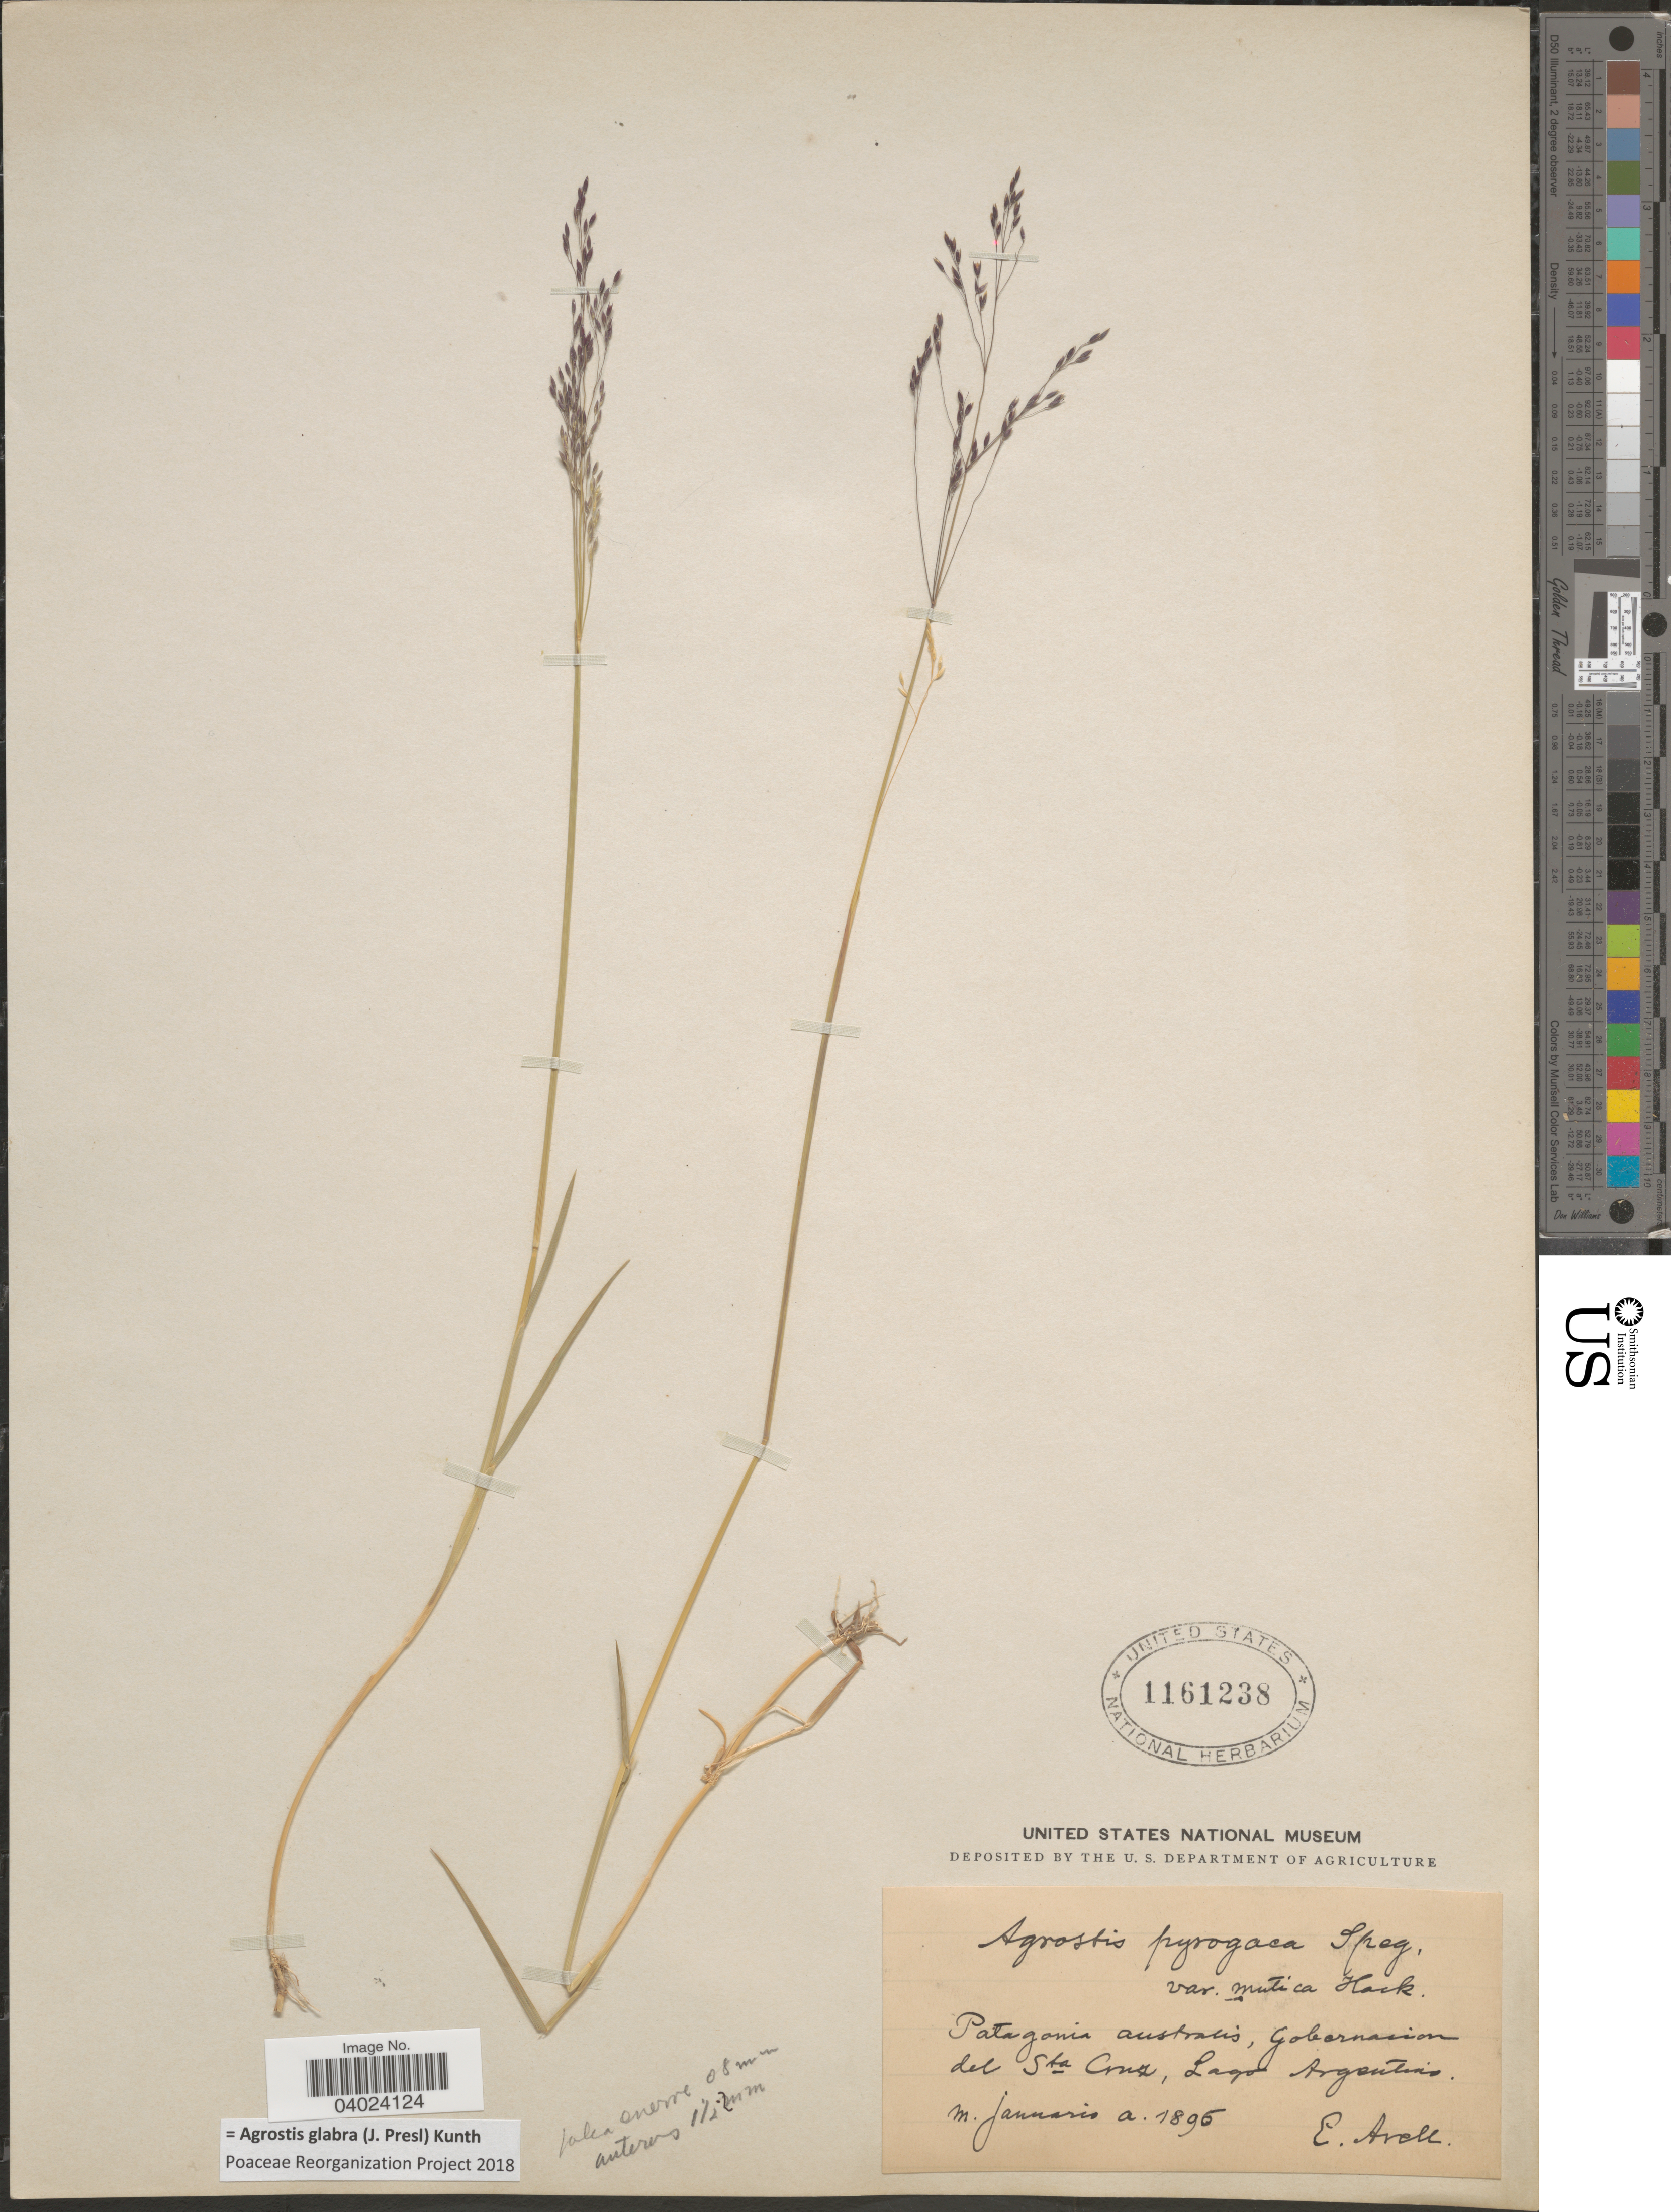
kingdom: Plantae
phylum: Tracheophyta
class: Liliopsida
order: Poales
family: Poaceae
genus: Agrostis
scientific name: Agrostis glabra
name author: (J. Presl) Kunth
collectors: E. Aroll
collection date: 1896-01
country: Argentina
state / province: Santa Cruz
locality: Patagonia australis, Gobernacion del Sta Cruz, Lago Argentino.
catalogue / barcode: US 1161238